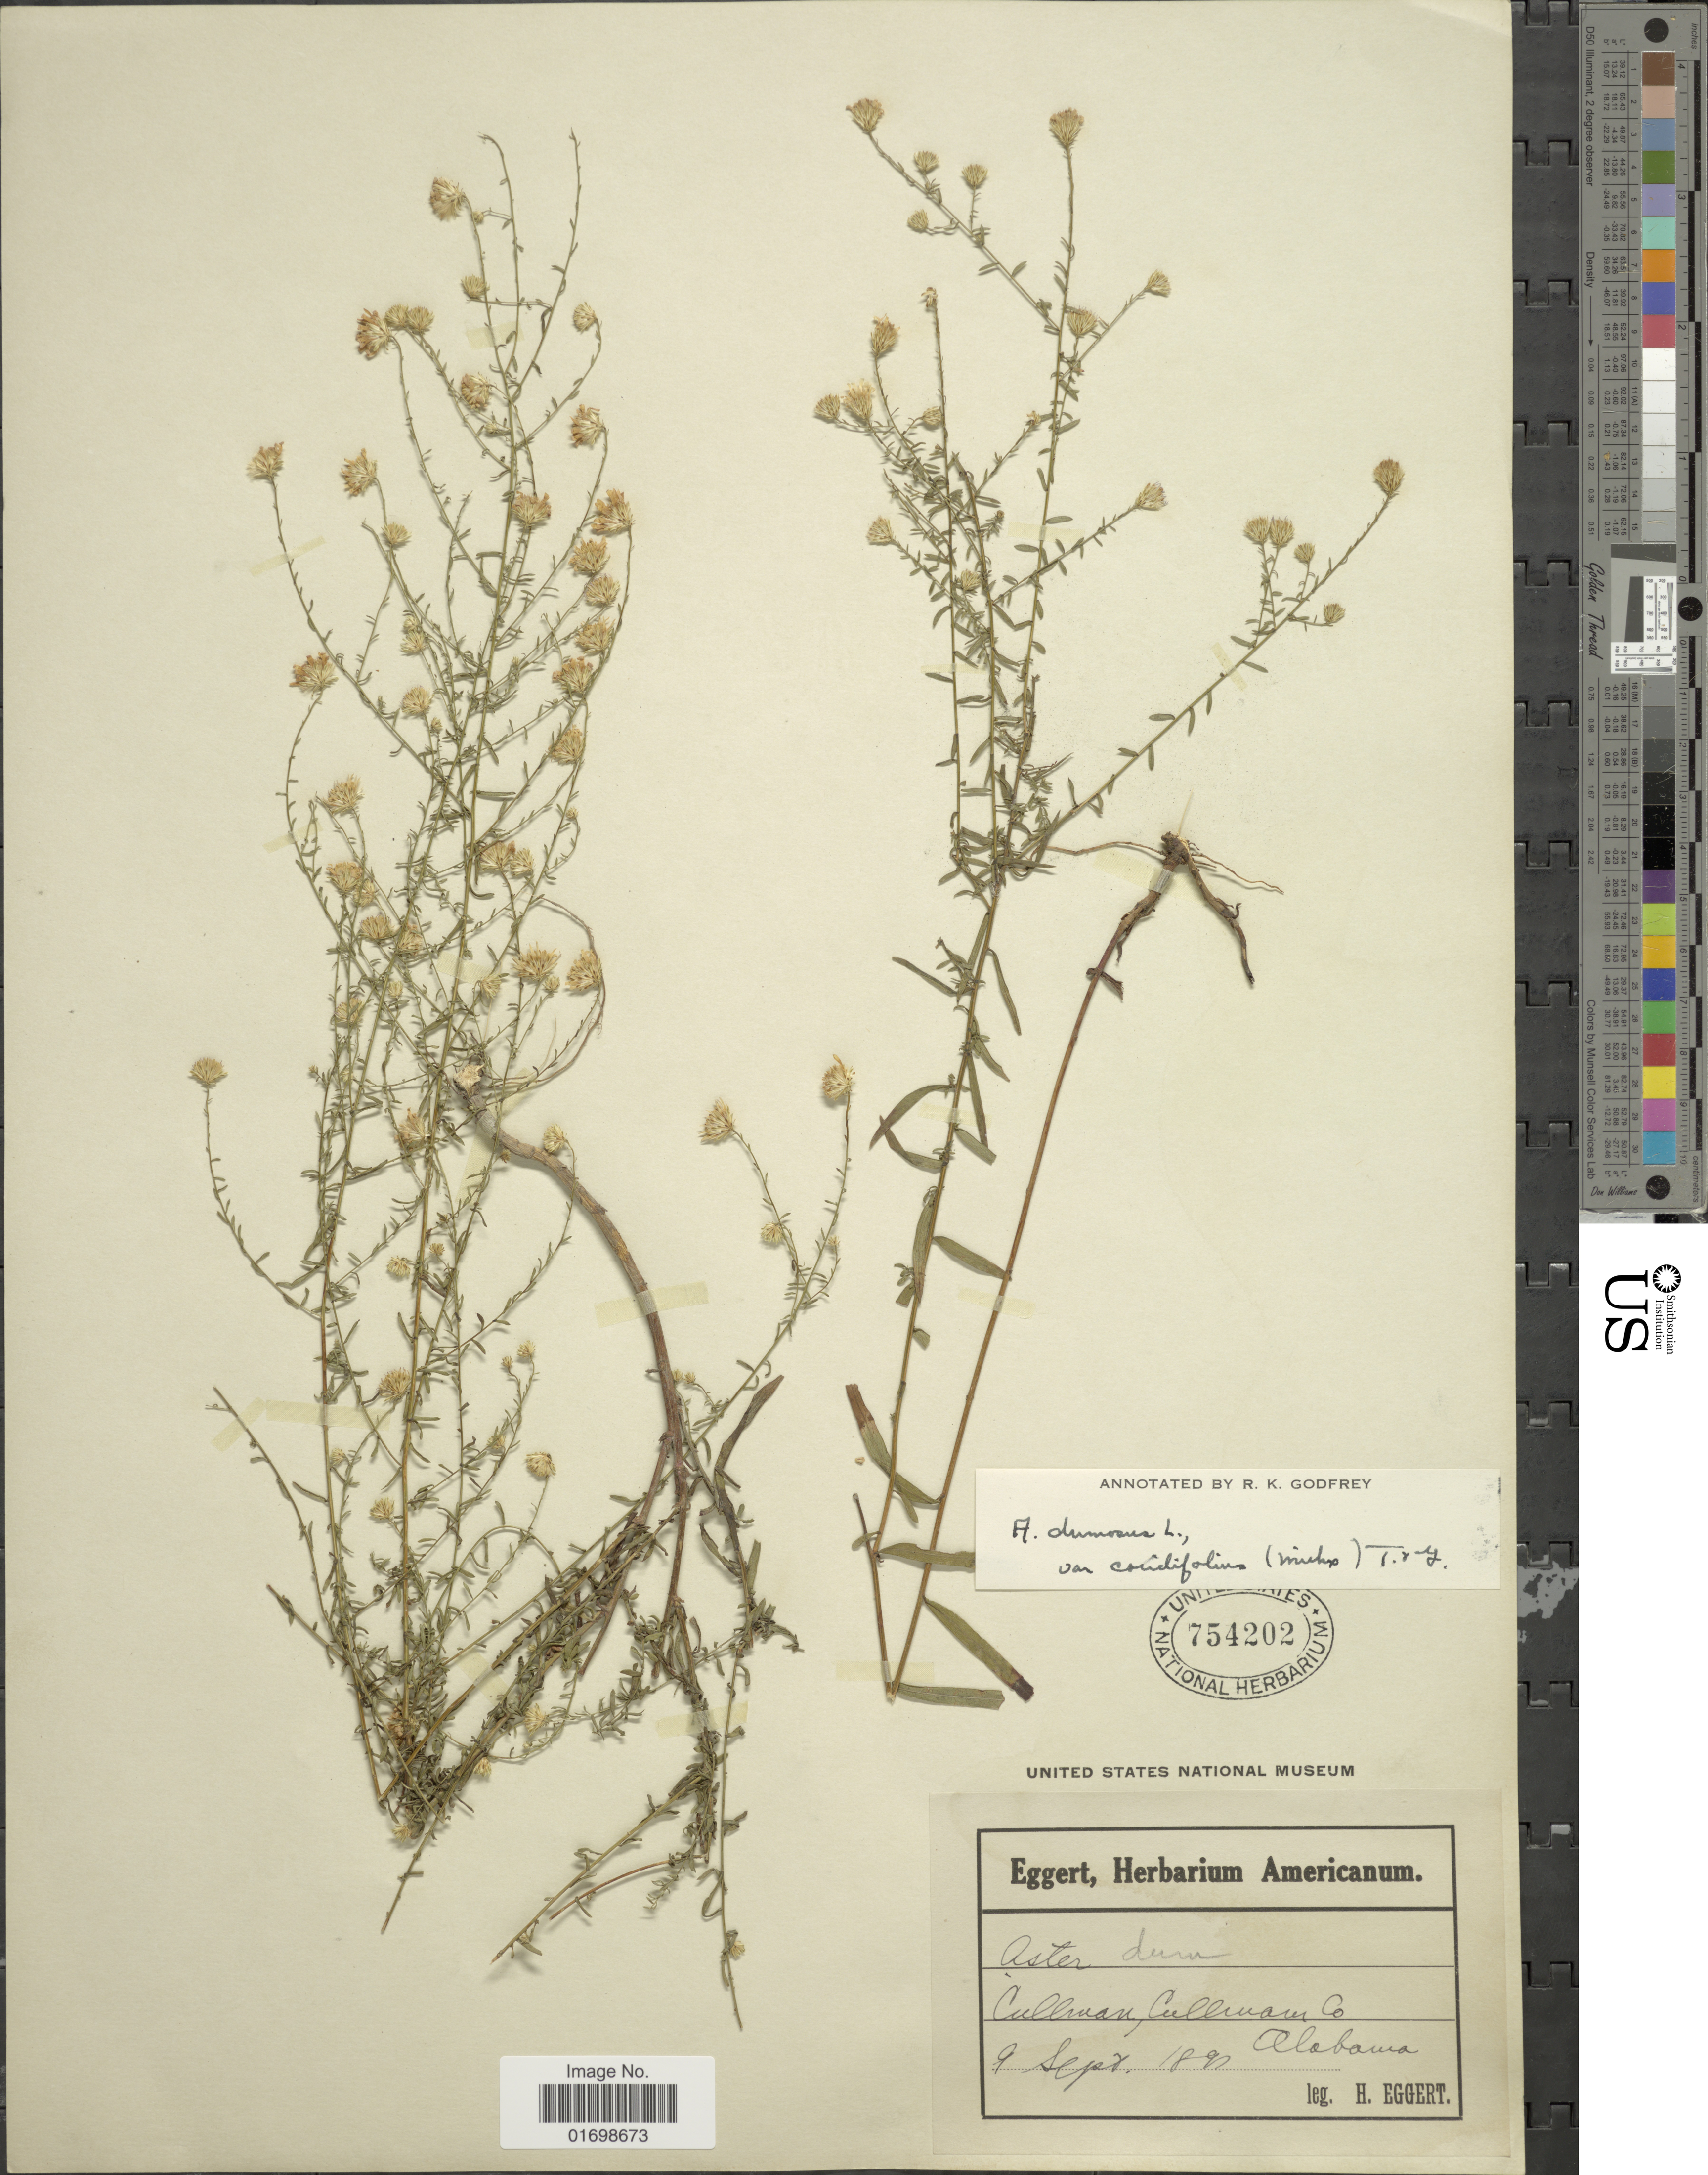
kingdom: Plantae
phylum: Tracheophyta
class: Magnoliopsida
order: Asterales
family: Asteraceae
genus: Symphyotrichum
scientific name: Symphyotrichum dumosum var. coridifolium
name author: (Michx.) Semple et al.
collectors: H. Eggert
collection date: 1891-09-09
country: United States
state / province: Alabama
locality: Cullwan, Cullwan Co.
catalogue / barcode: US 754202